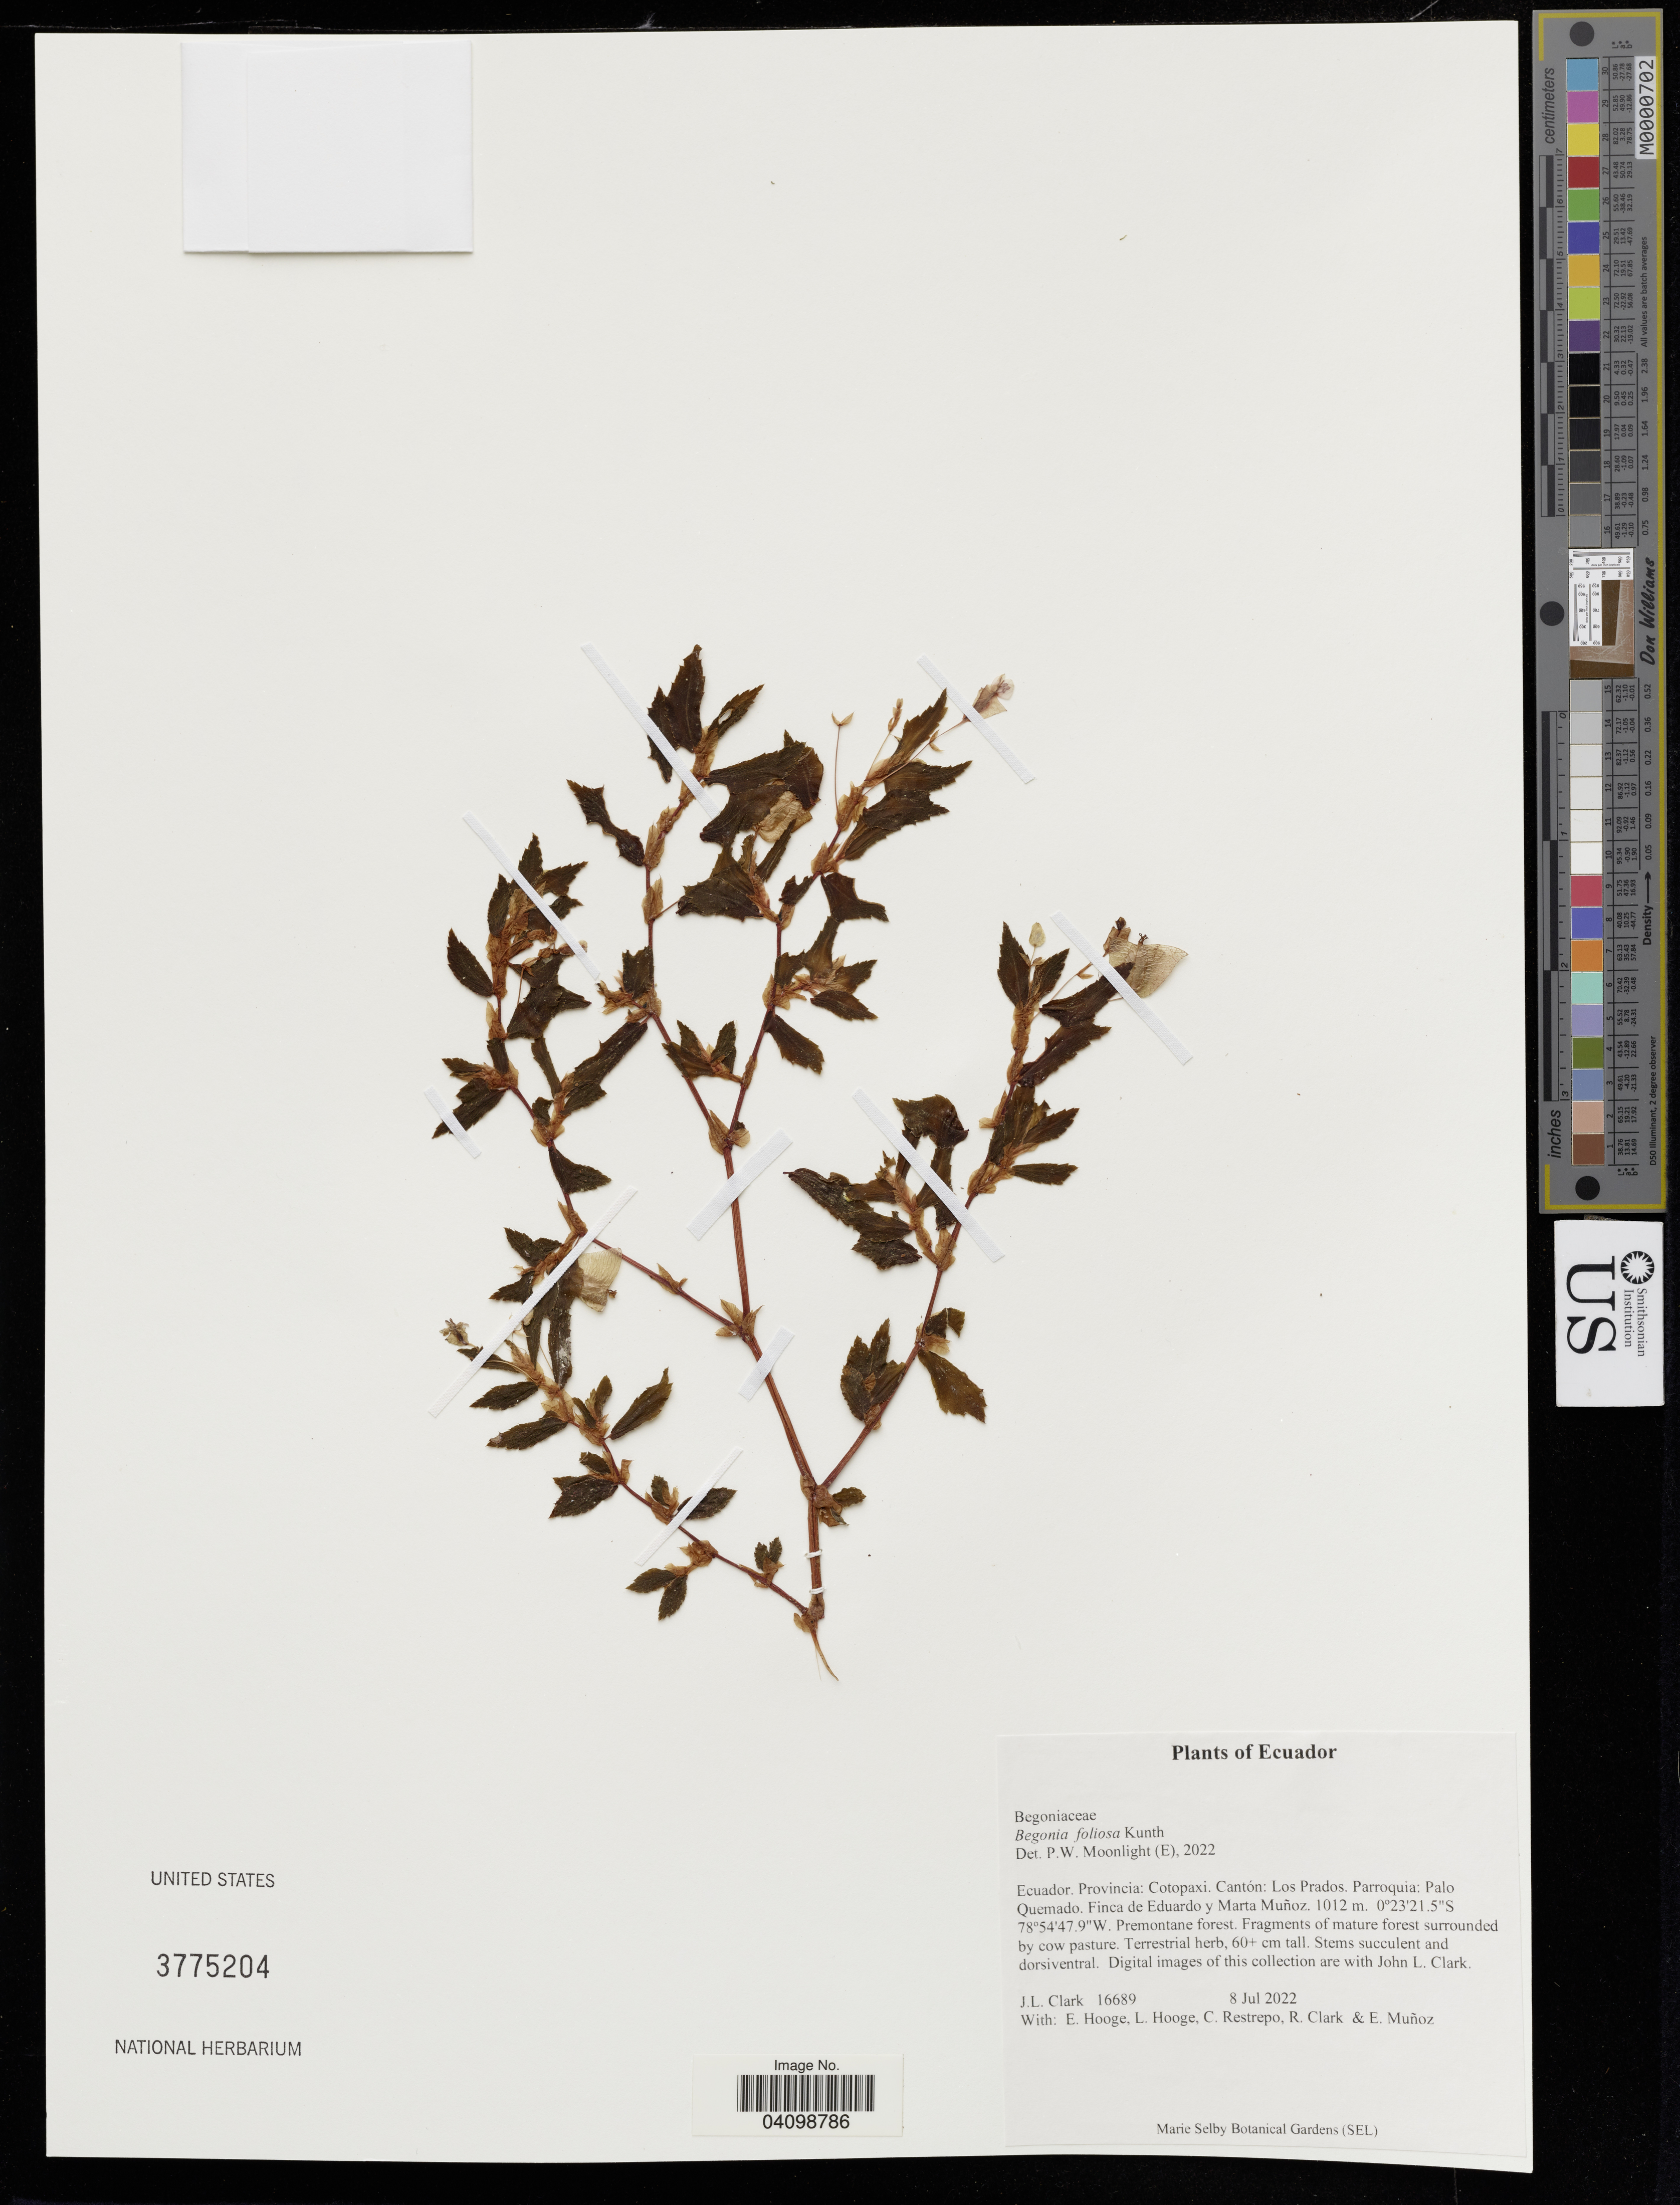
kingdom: Plantae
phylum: Tracheophyta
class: Magnoliopsida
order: Cucurbitales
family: Begoniaceae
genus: Begonia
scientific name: Begonia foliosa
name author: Kunth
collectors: J. Clark & C. Restrepo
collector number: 16689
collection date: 2022-07-08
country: Ecuador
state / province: Cotopaxi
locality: Cantón: Los Prados. Parroquia: Palo Quemado. Finca de Eduardo y Marta Muñoz.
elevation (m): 1012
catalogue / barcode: US 3775204